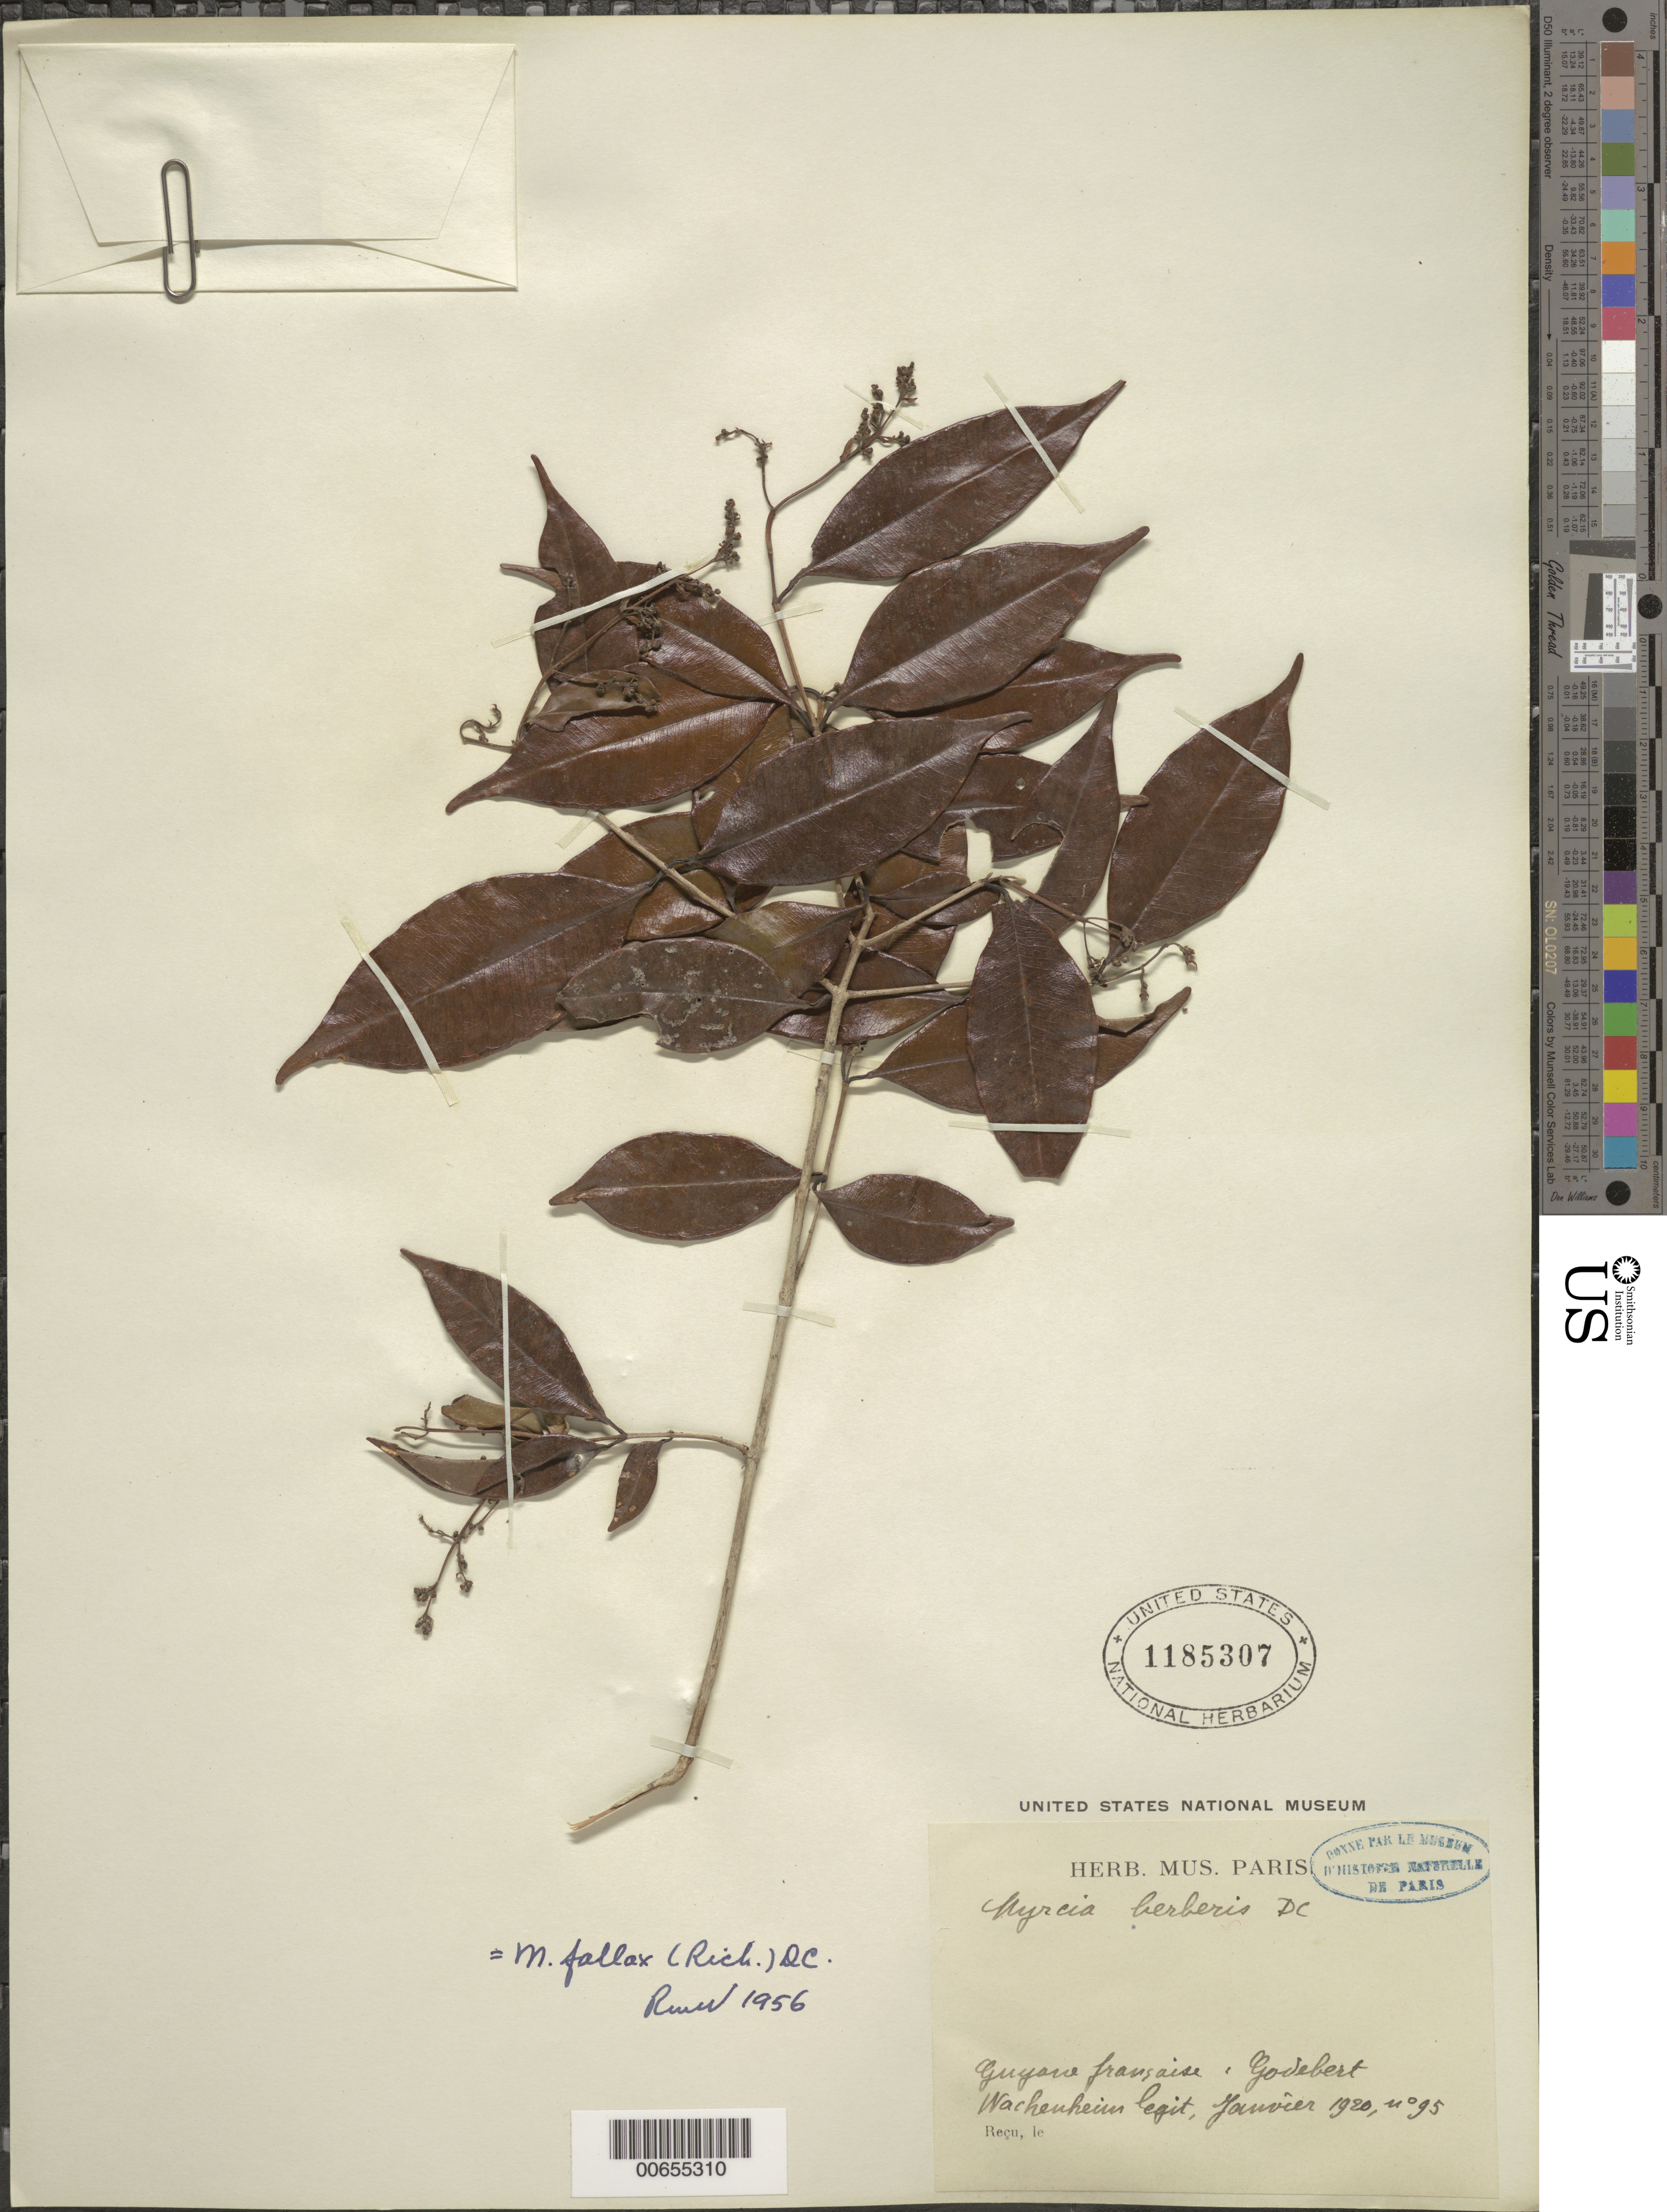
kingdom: Plantae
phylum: Tracheophyta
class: Magnoliopsida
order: Myrtales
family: Myrtaceae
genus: Myrcia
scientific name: Myrcia fallax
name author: (Rich.) DC.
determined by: McVaugh, R.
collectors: G. Wachenheim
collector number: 95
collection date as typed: Jan-20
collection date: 1920-01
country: French Guiana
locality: Godebert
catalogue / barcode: US 1185307